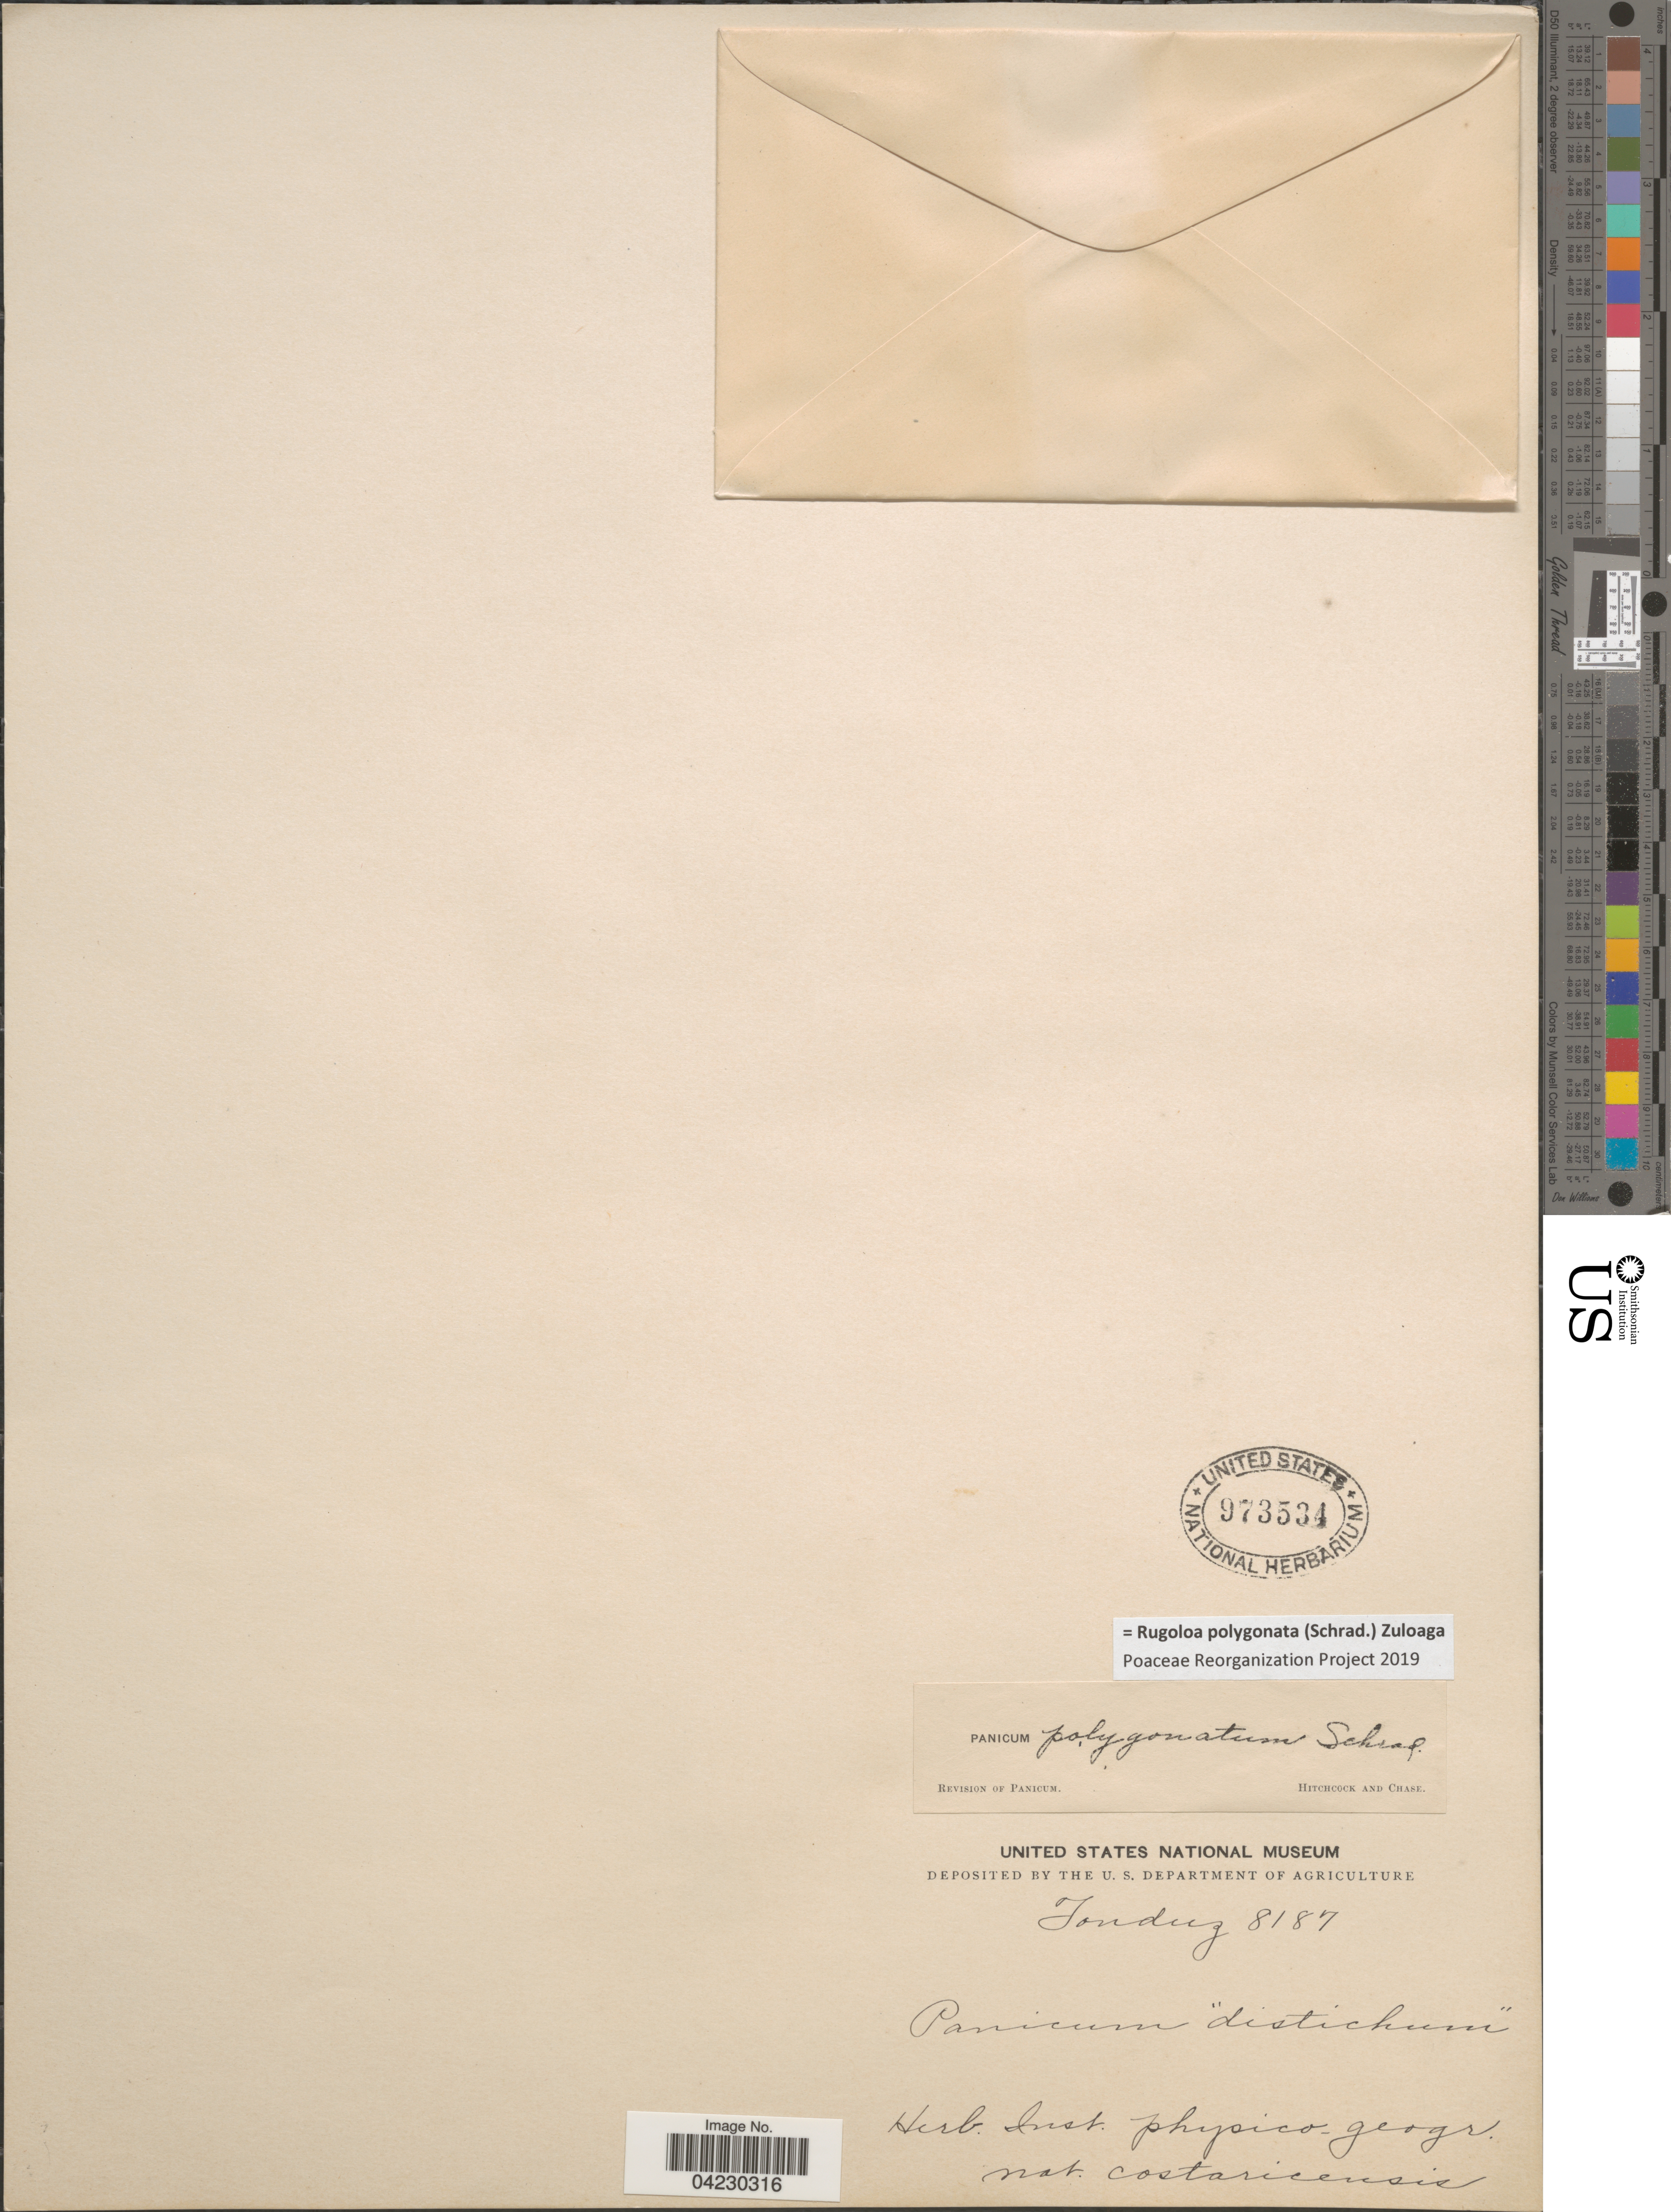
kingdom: Plantae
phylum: Tracheophyta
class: Liliopsida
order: Poales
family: Poaceae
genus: Rugoloa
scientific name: Rugoloa polygonata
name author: (Schrad.) Zuloaga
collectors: Tonduz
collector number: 8187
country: Costa Rica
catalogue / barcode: US 973534